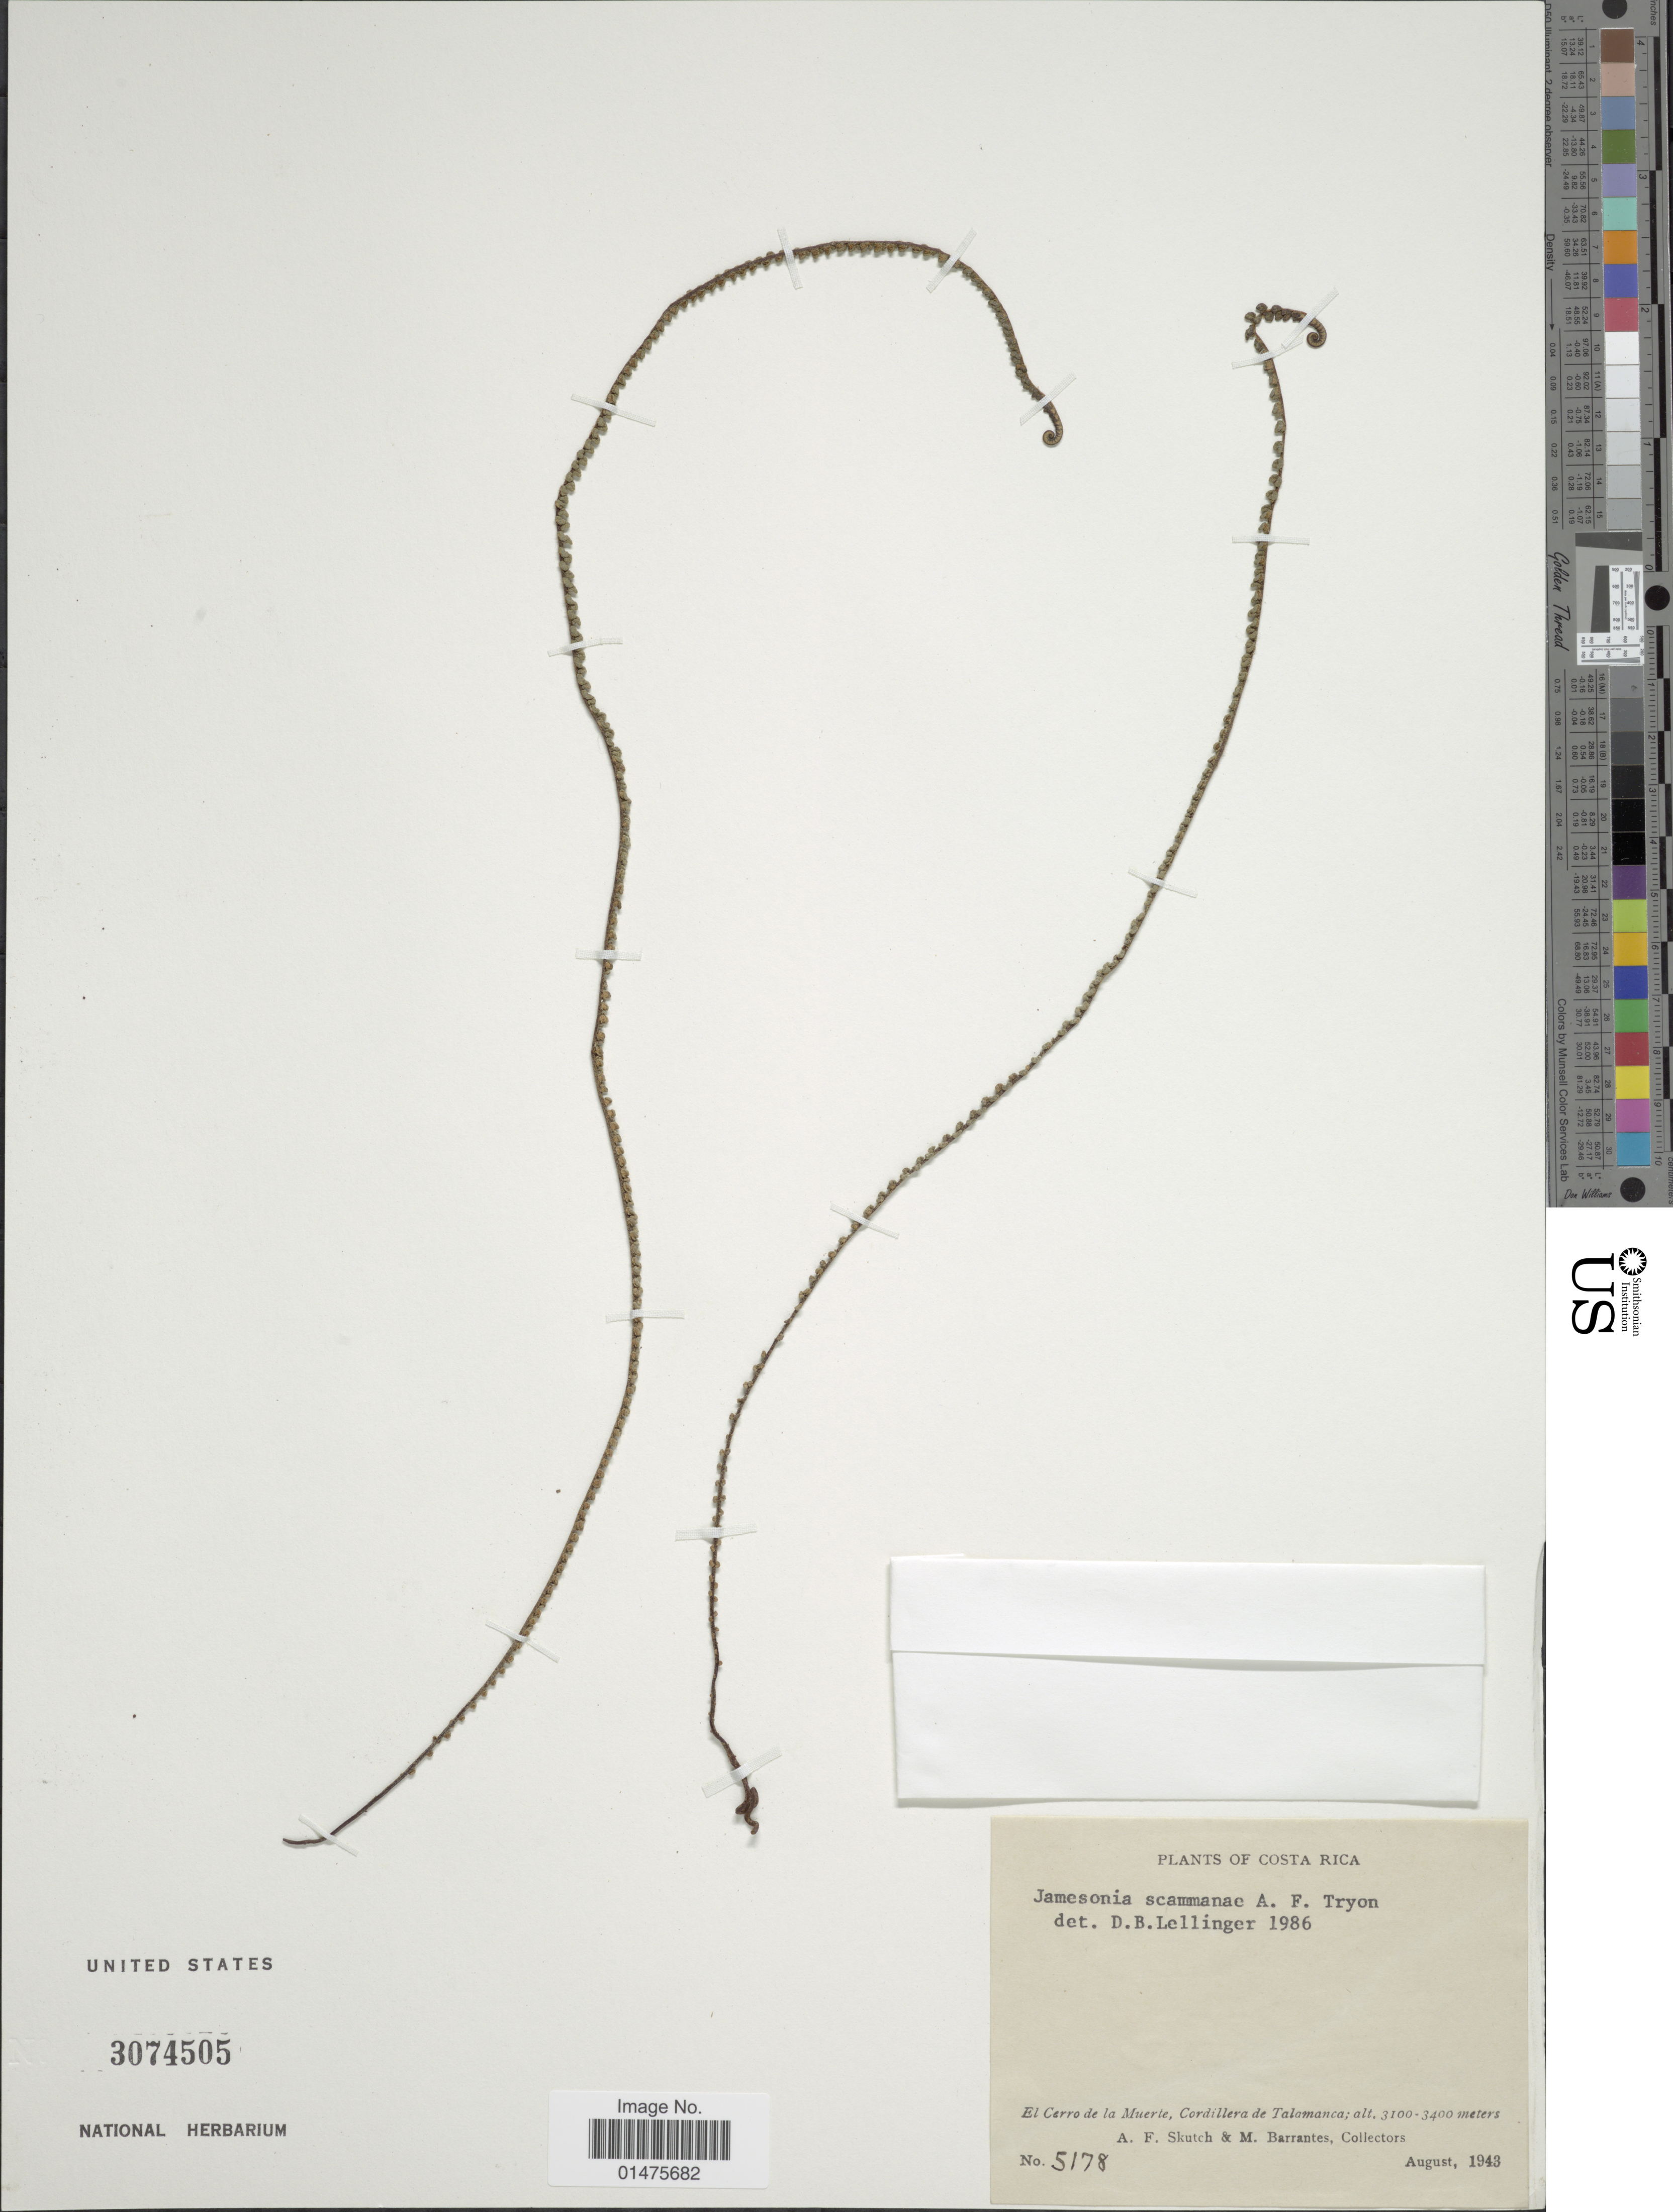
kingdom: Plantae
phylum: Tracheophyta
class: Polypodiopsida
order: Polypodiales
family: Pteridaceae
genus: Jamesonia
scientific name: Jamesonia scammanae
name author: A.F. Tryon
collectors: A. F. Skutch & M. Barrantes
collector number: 5178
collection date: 1943-08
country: Costa Rica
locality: El Cerro de la Muerte, Cordillera de Talamanca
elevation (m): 3100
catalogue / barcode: US 3074505